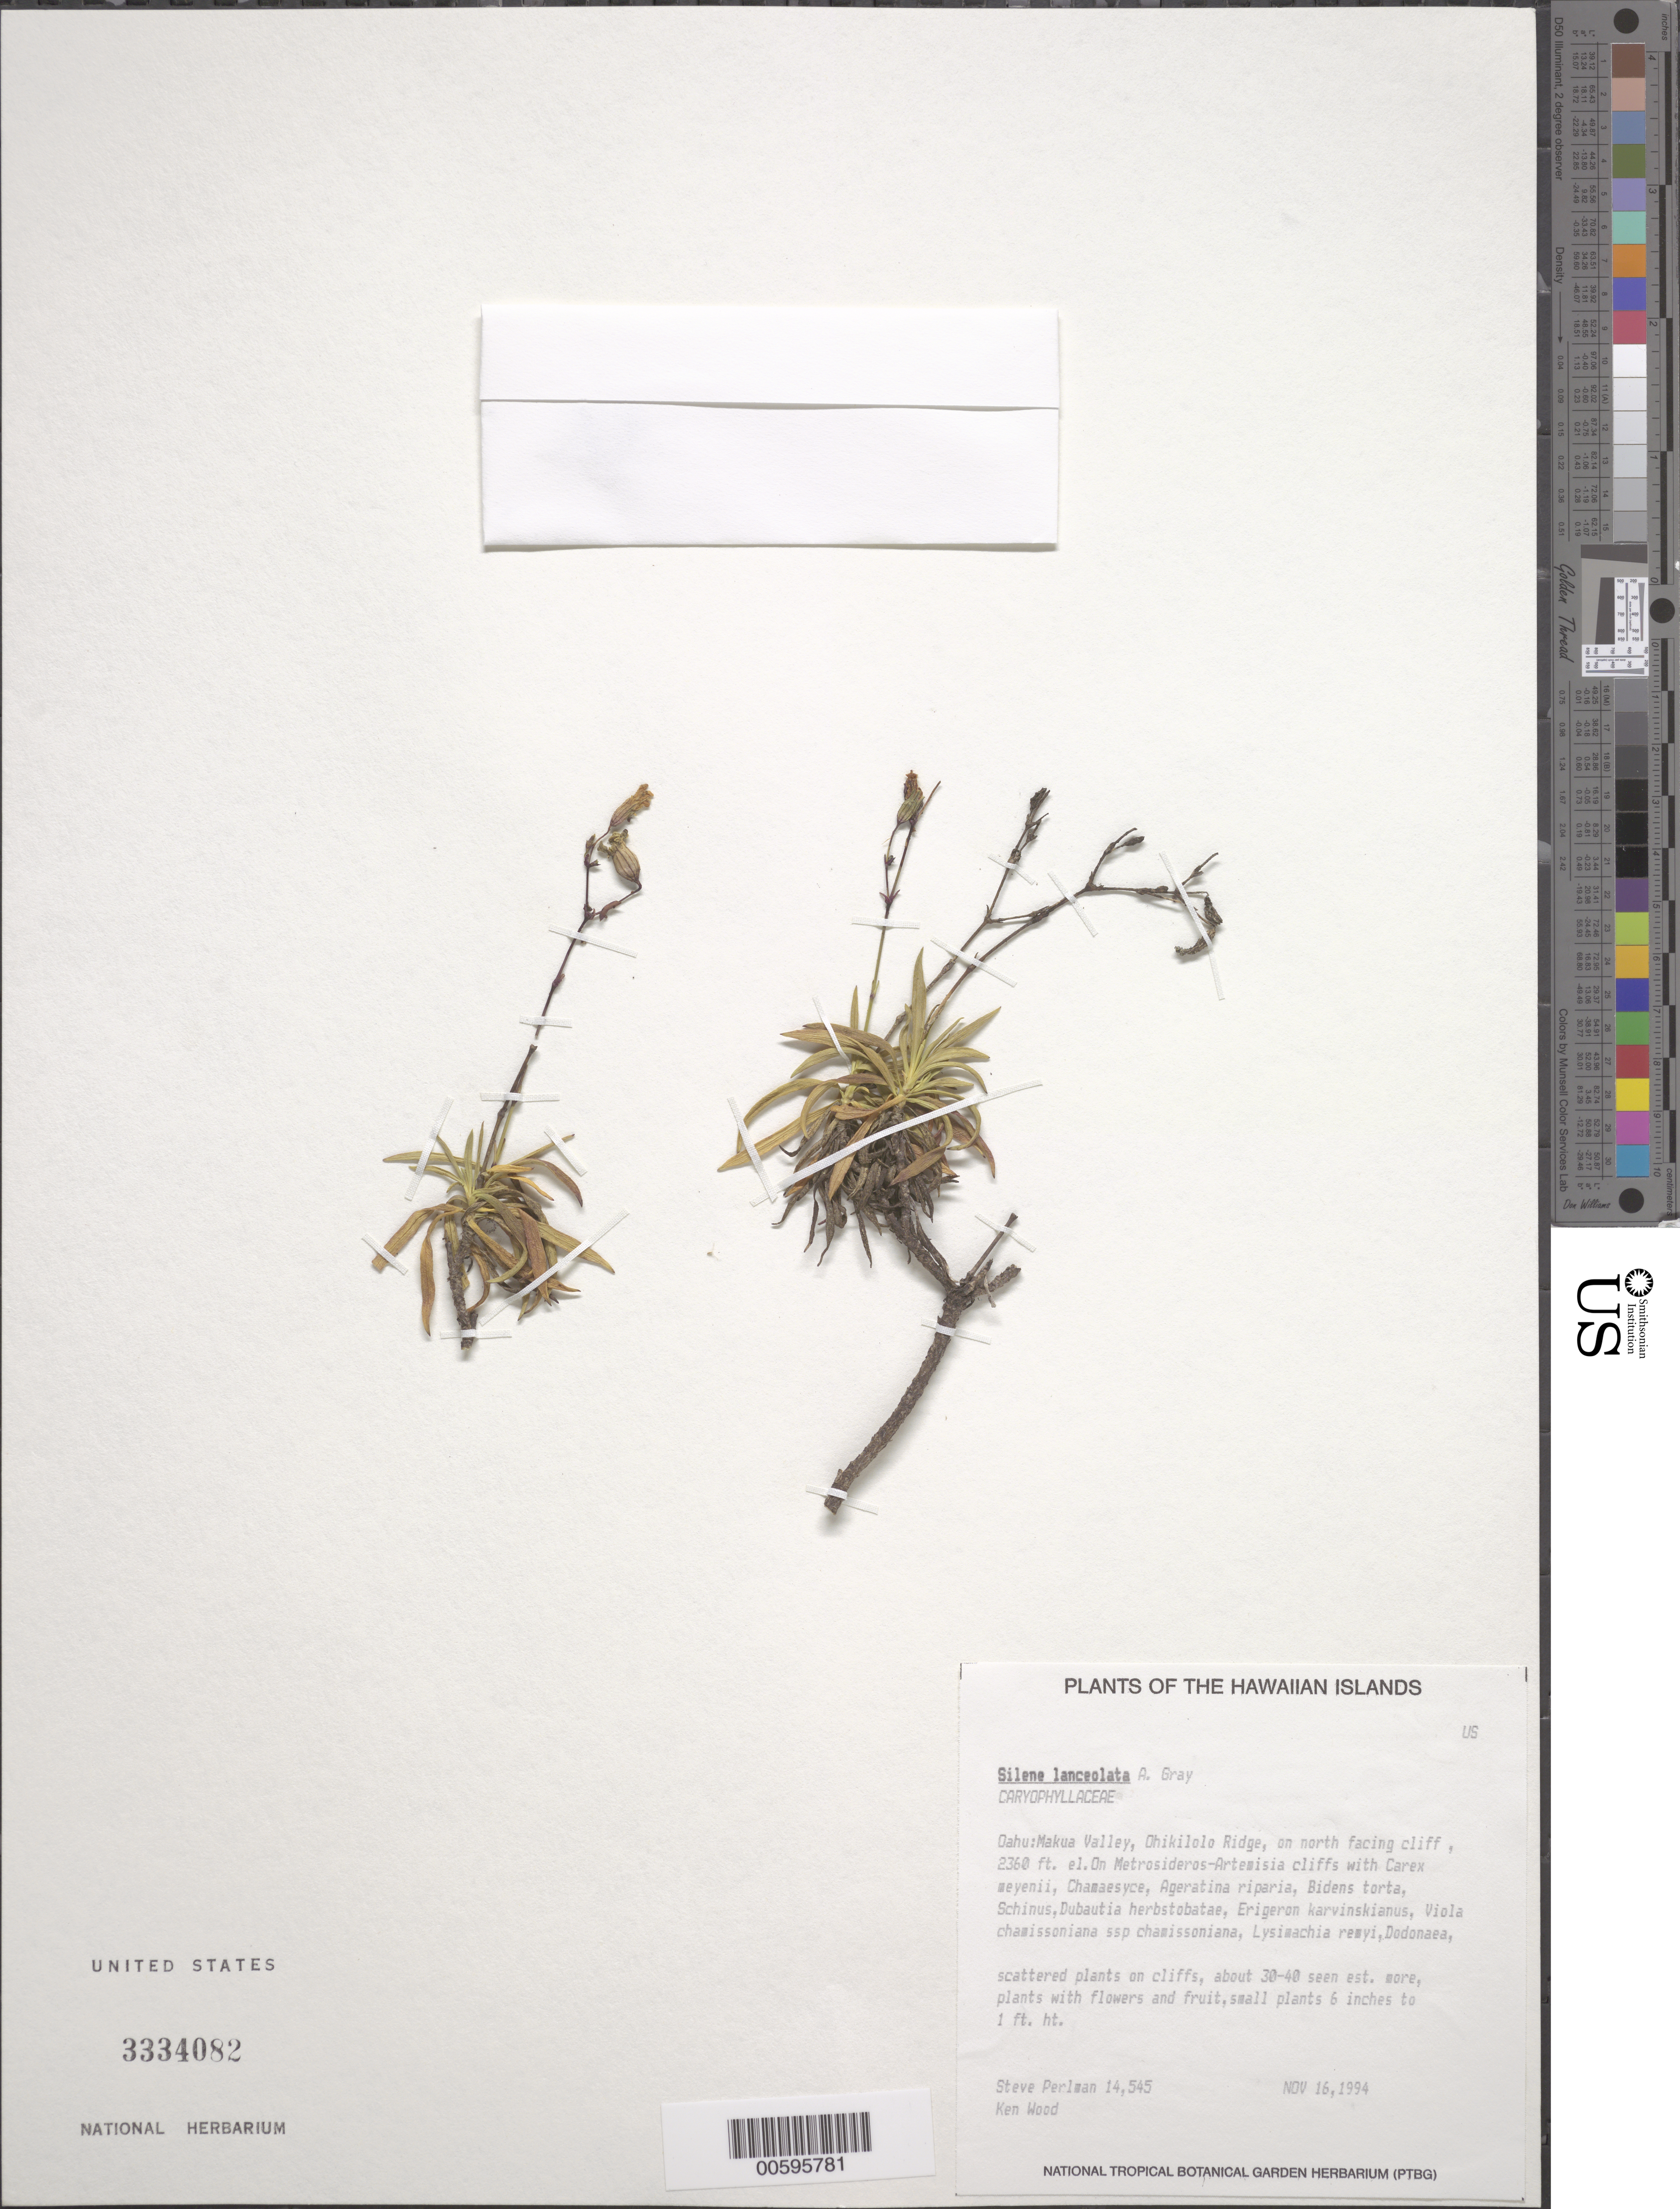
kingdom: Plantae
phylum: Tracheophyta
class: Magnoliopsida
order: Caryophyllales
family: Caryophyllaceae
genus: Silene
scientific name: Silene lanceolata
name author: A. Gray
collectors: S. P. Perlman & K. Wood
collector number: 14545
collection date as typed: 16 Nov 1994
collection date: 1994-11-16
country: United States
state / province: Hawaii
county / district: Honolulu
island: Oahu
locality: Makua Valley, Ohikilolo Ridge, on N facing cliff.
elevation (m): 719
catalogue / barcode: US 3334082